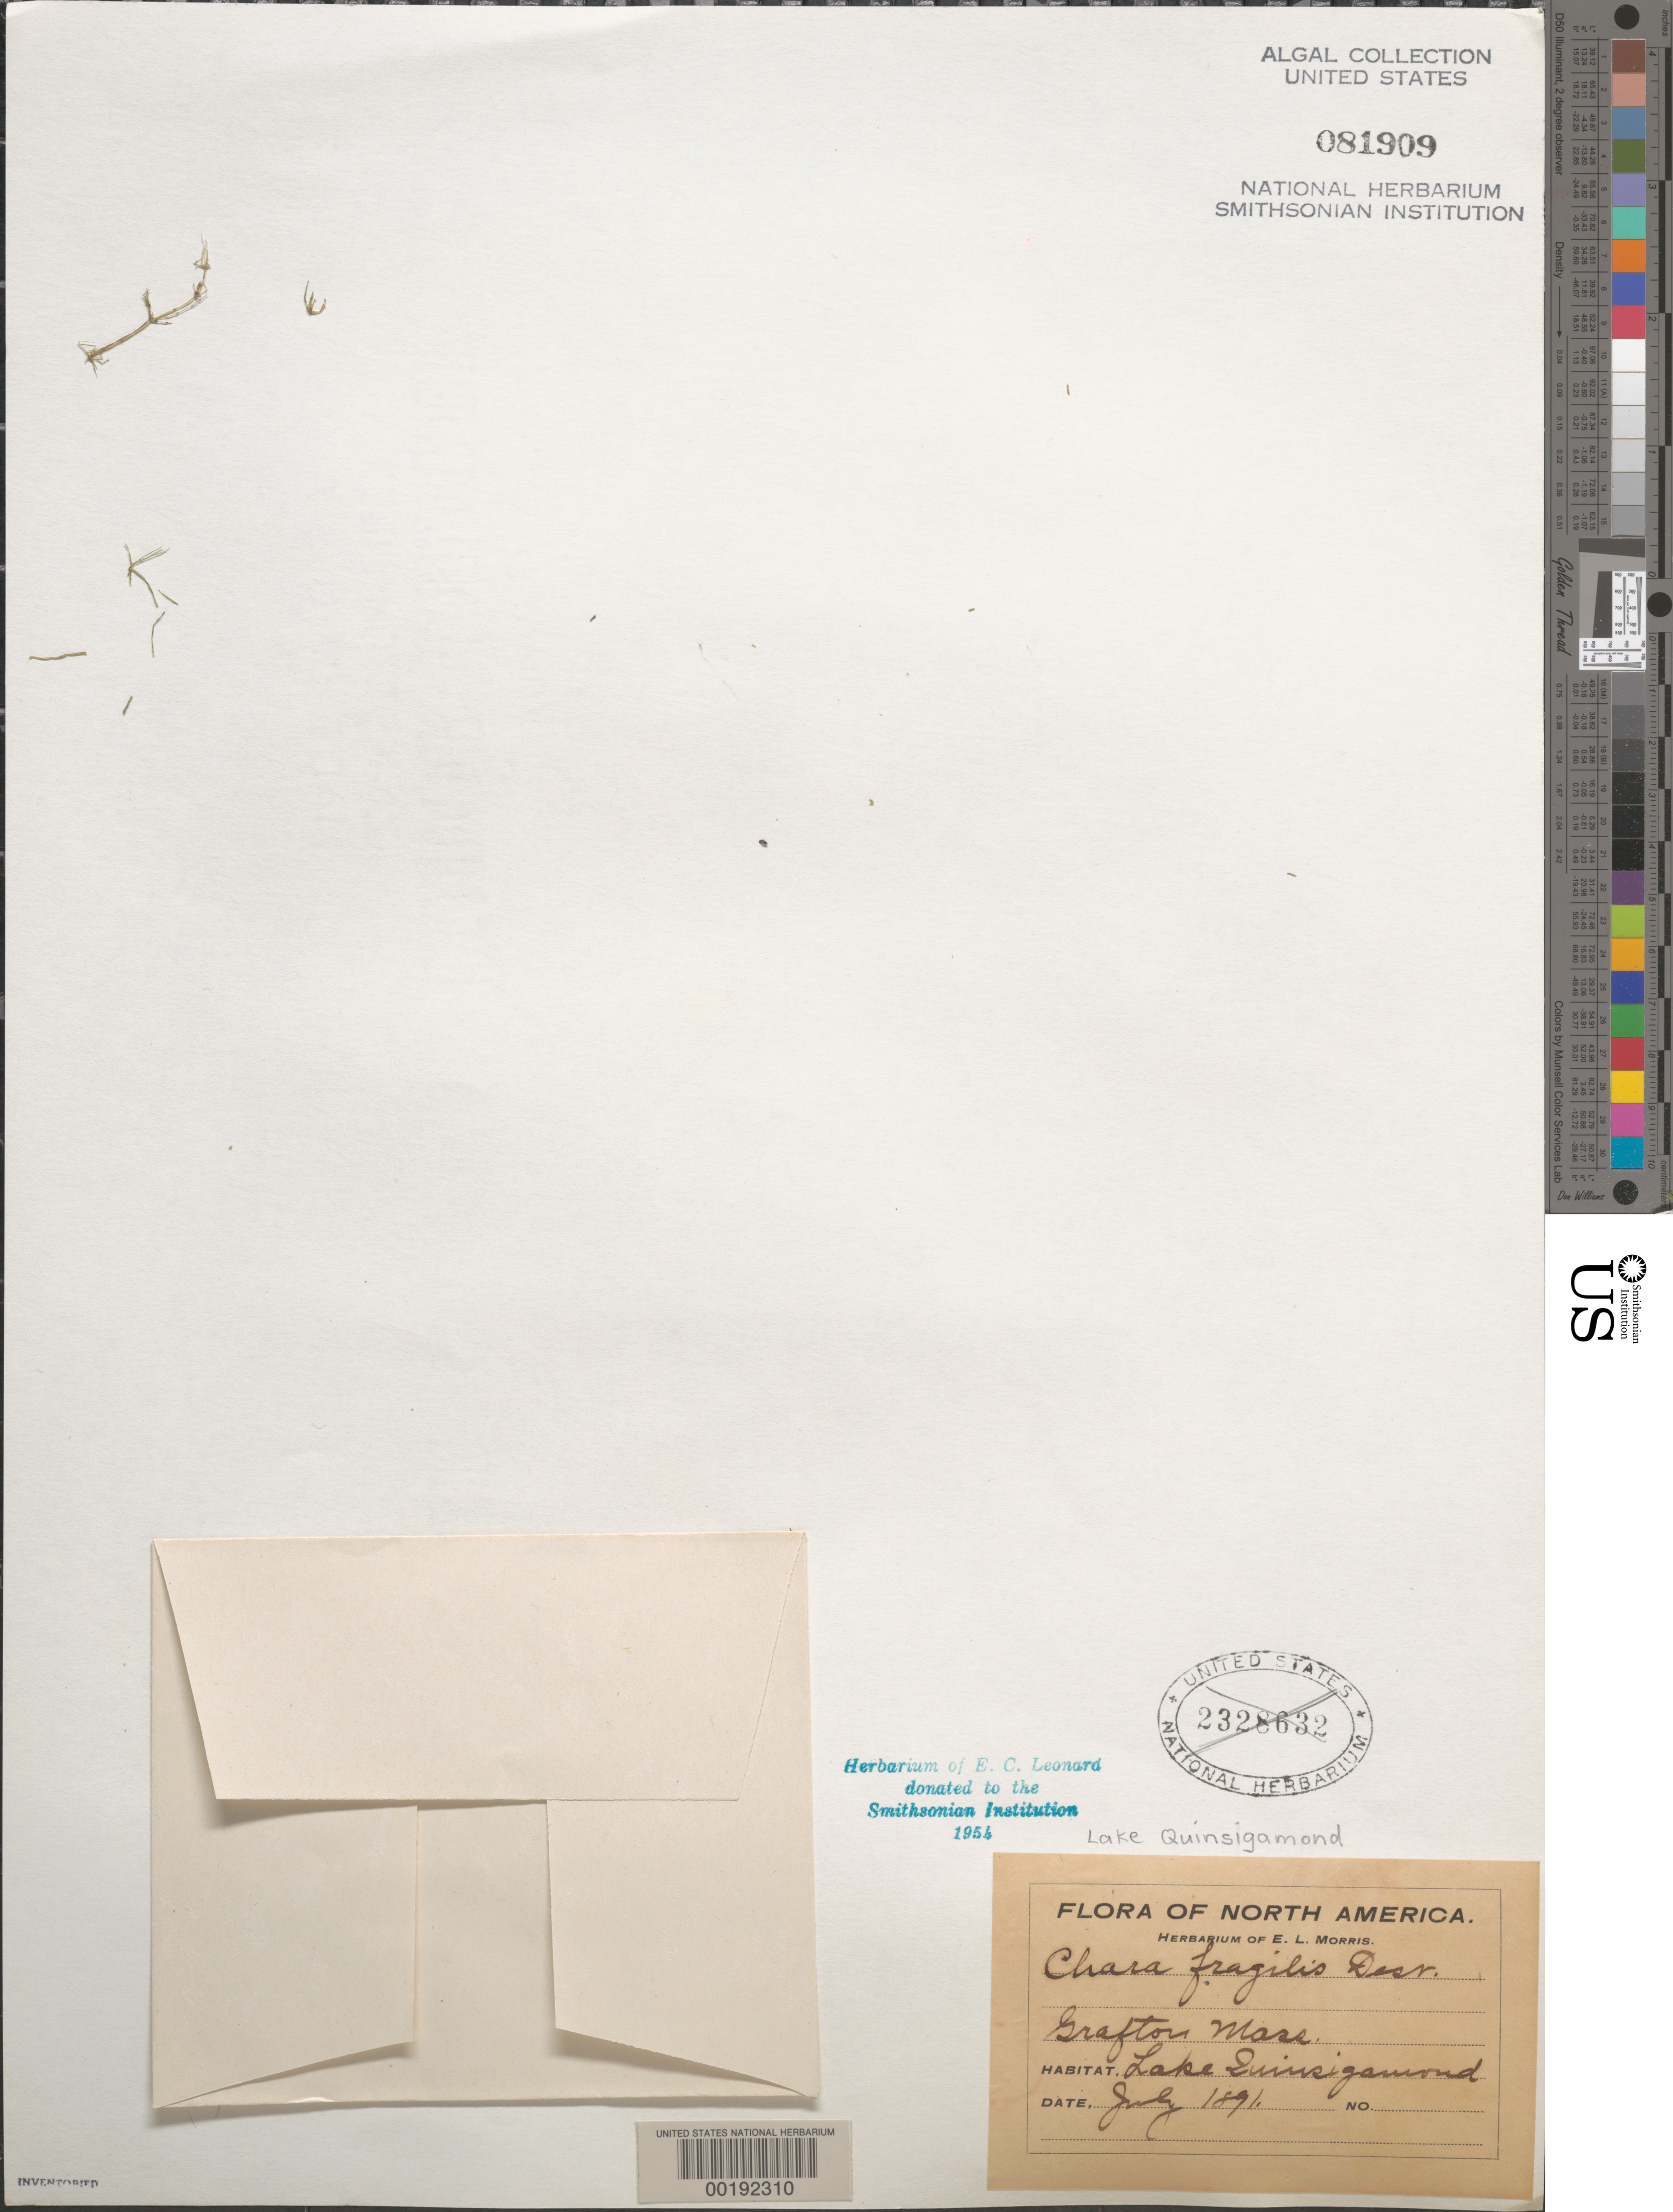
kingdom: Plantae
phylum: Charophyta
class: Charophyceae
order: Charales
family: Characeae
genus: Chara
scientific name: Chara globularis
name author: Thuiller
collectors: E. Morris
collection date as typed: Jul 1891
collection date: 1891-07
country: United States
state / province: Massachusetts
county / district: Worcester County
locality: Lake Quinsigamond, Grafton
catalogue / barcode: US 81909